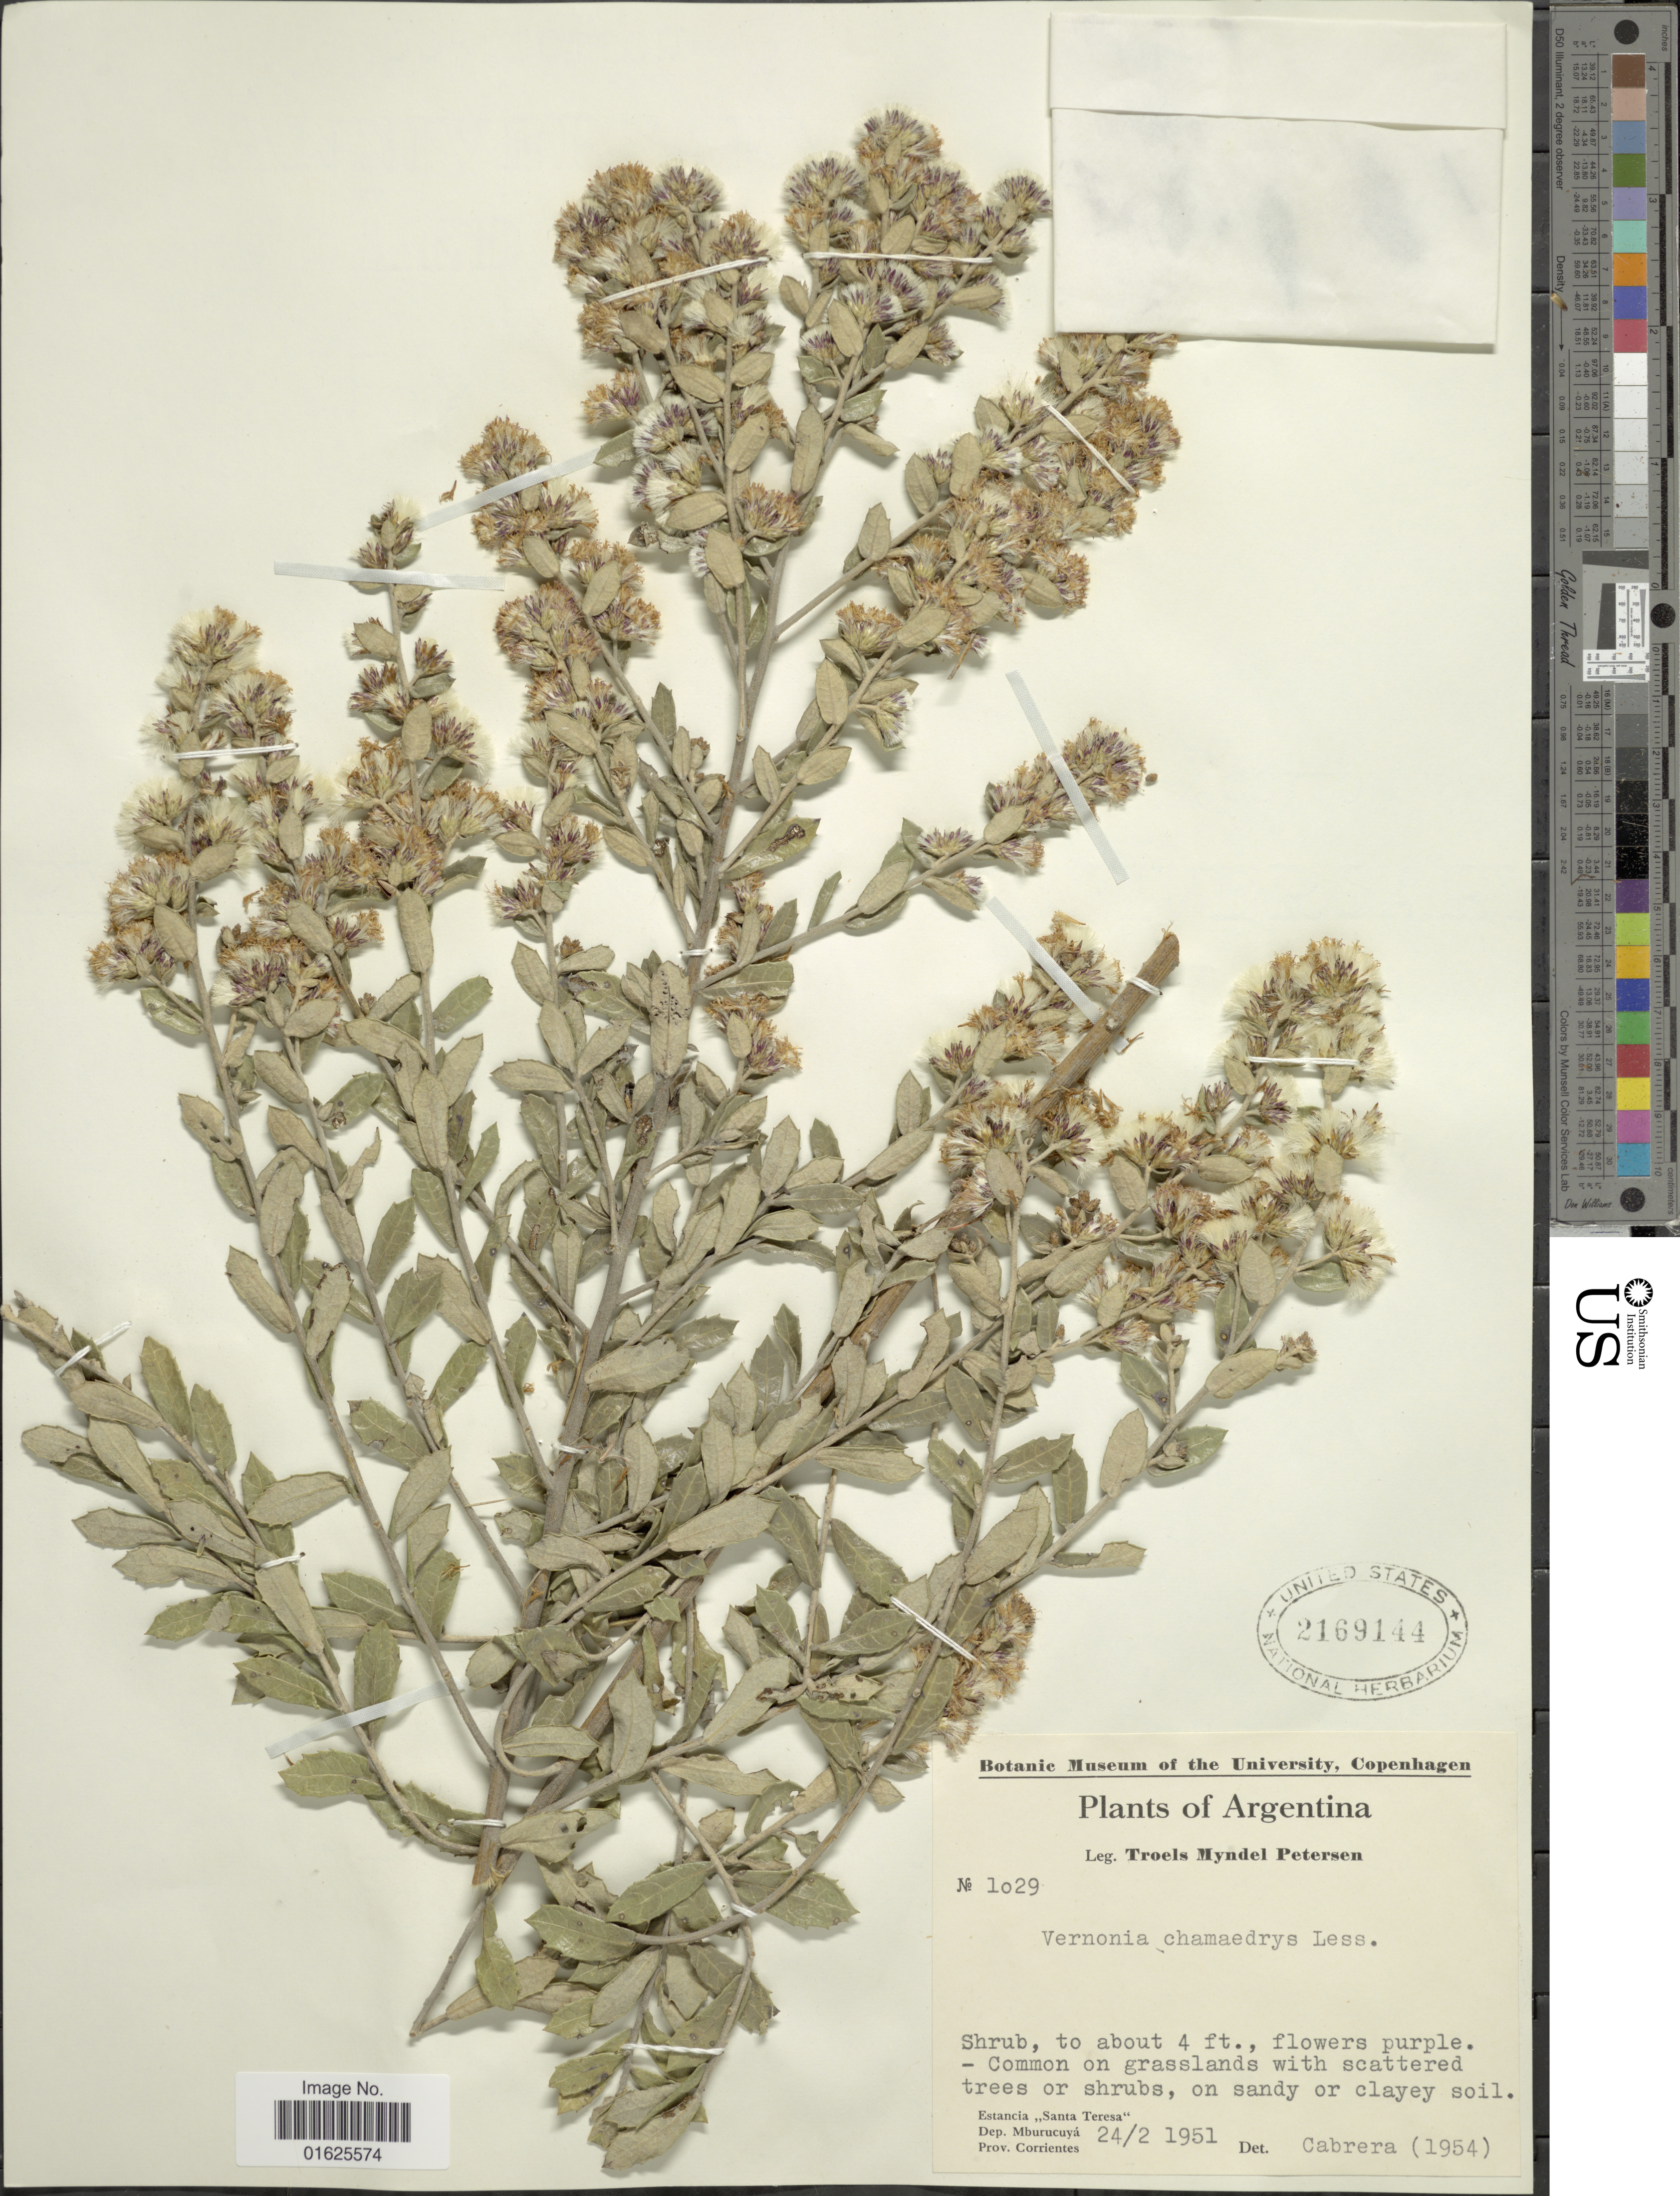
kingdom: Plantae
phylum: Tracheophyta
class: Magnoliopsida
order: Asterales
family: Asteraceae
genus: Vernonanthura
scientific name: Vernonanthura chamaedrys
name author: (Less.) H. Rob.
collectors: T. Pederson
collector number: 1029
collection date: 1951-02-24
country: Argentina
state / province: Corrientes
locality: Estancia ,,SantaTeresa', Dep. Mburcuyá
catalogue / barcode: US 2169144